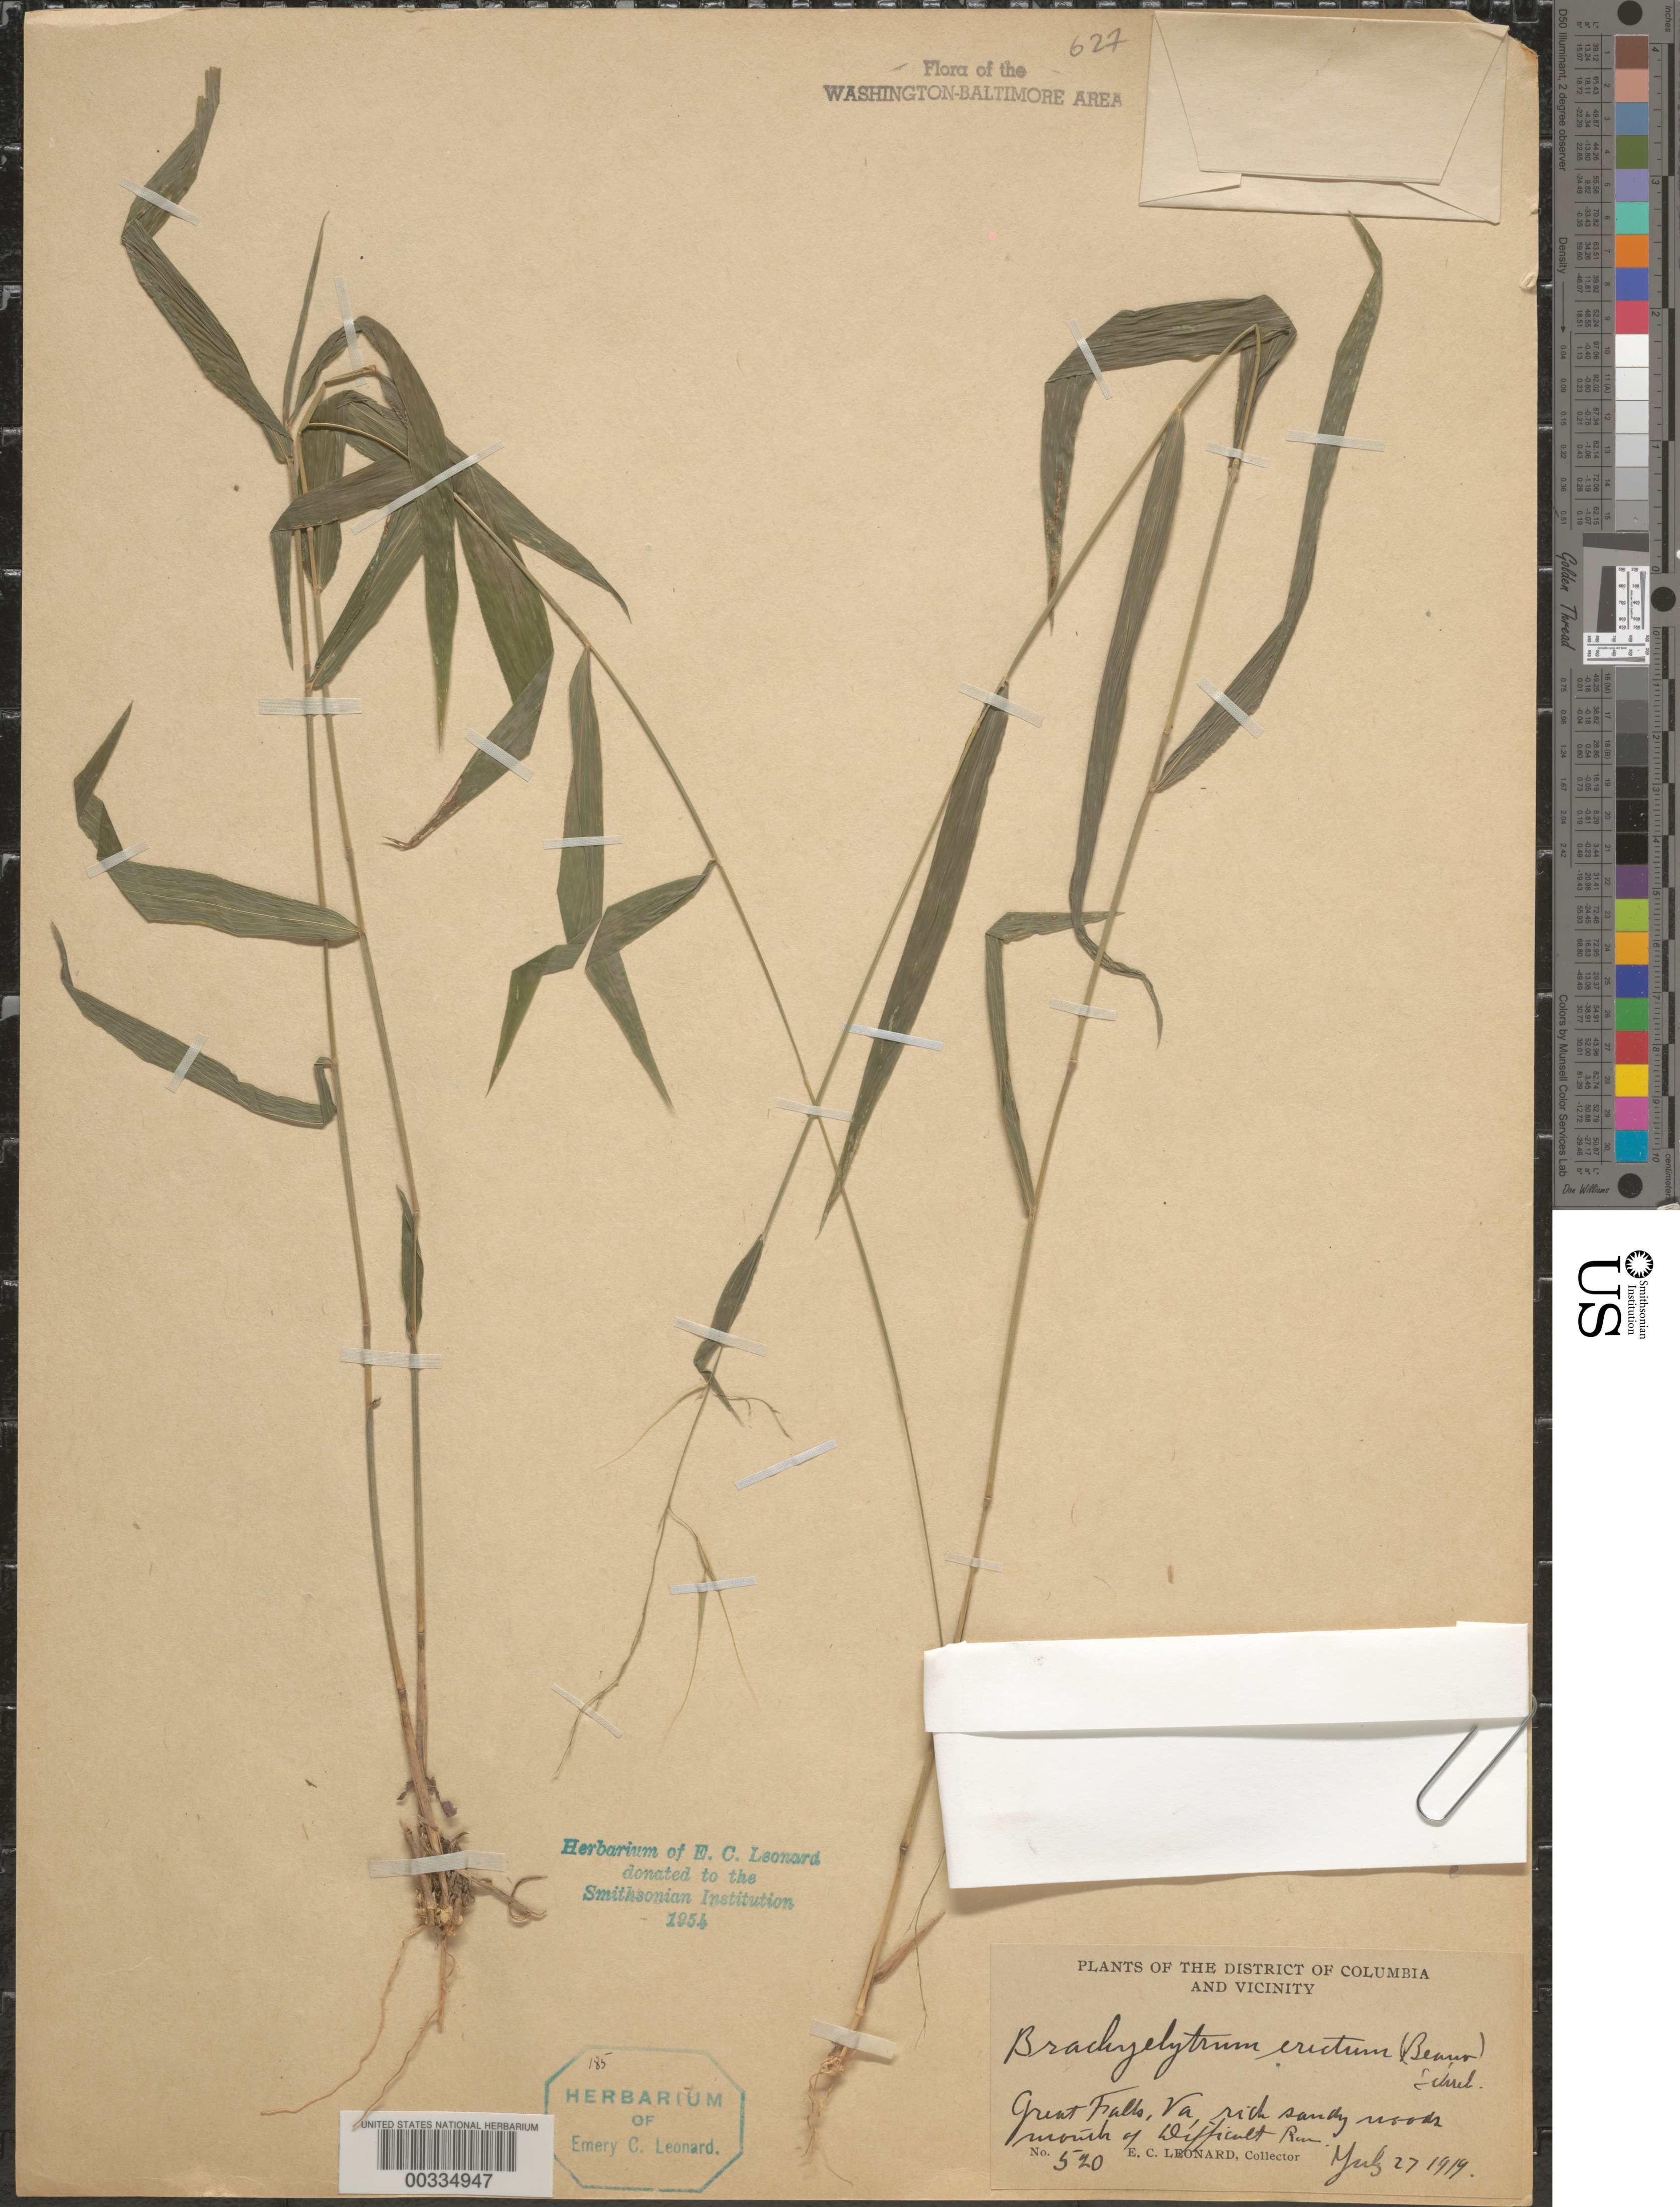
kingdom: Plantae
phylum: Tracheophyta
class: Liliopsida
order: Poales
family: Poaceae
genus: Brachyelytrum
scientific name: Brachyelytrum erectum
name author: (Schreb.) P. Beauv.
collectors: E. C. Leonard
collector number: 520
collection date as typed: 27 Jul 1919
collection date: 1919-07-27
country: United States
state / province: Virginia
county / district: Fairfax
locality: Difficult Run Mouth C. and O. Canal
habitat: Rich sandy woods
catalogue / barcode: US 2237069